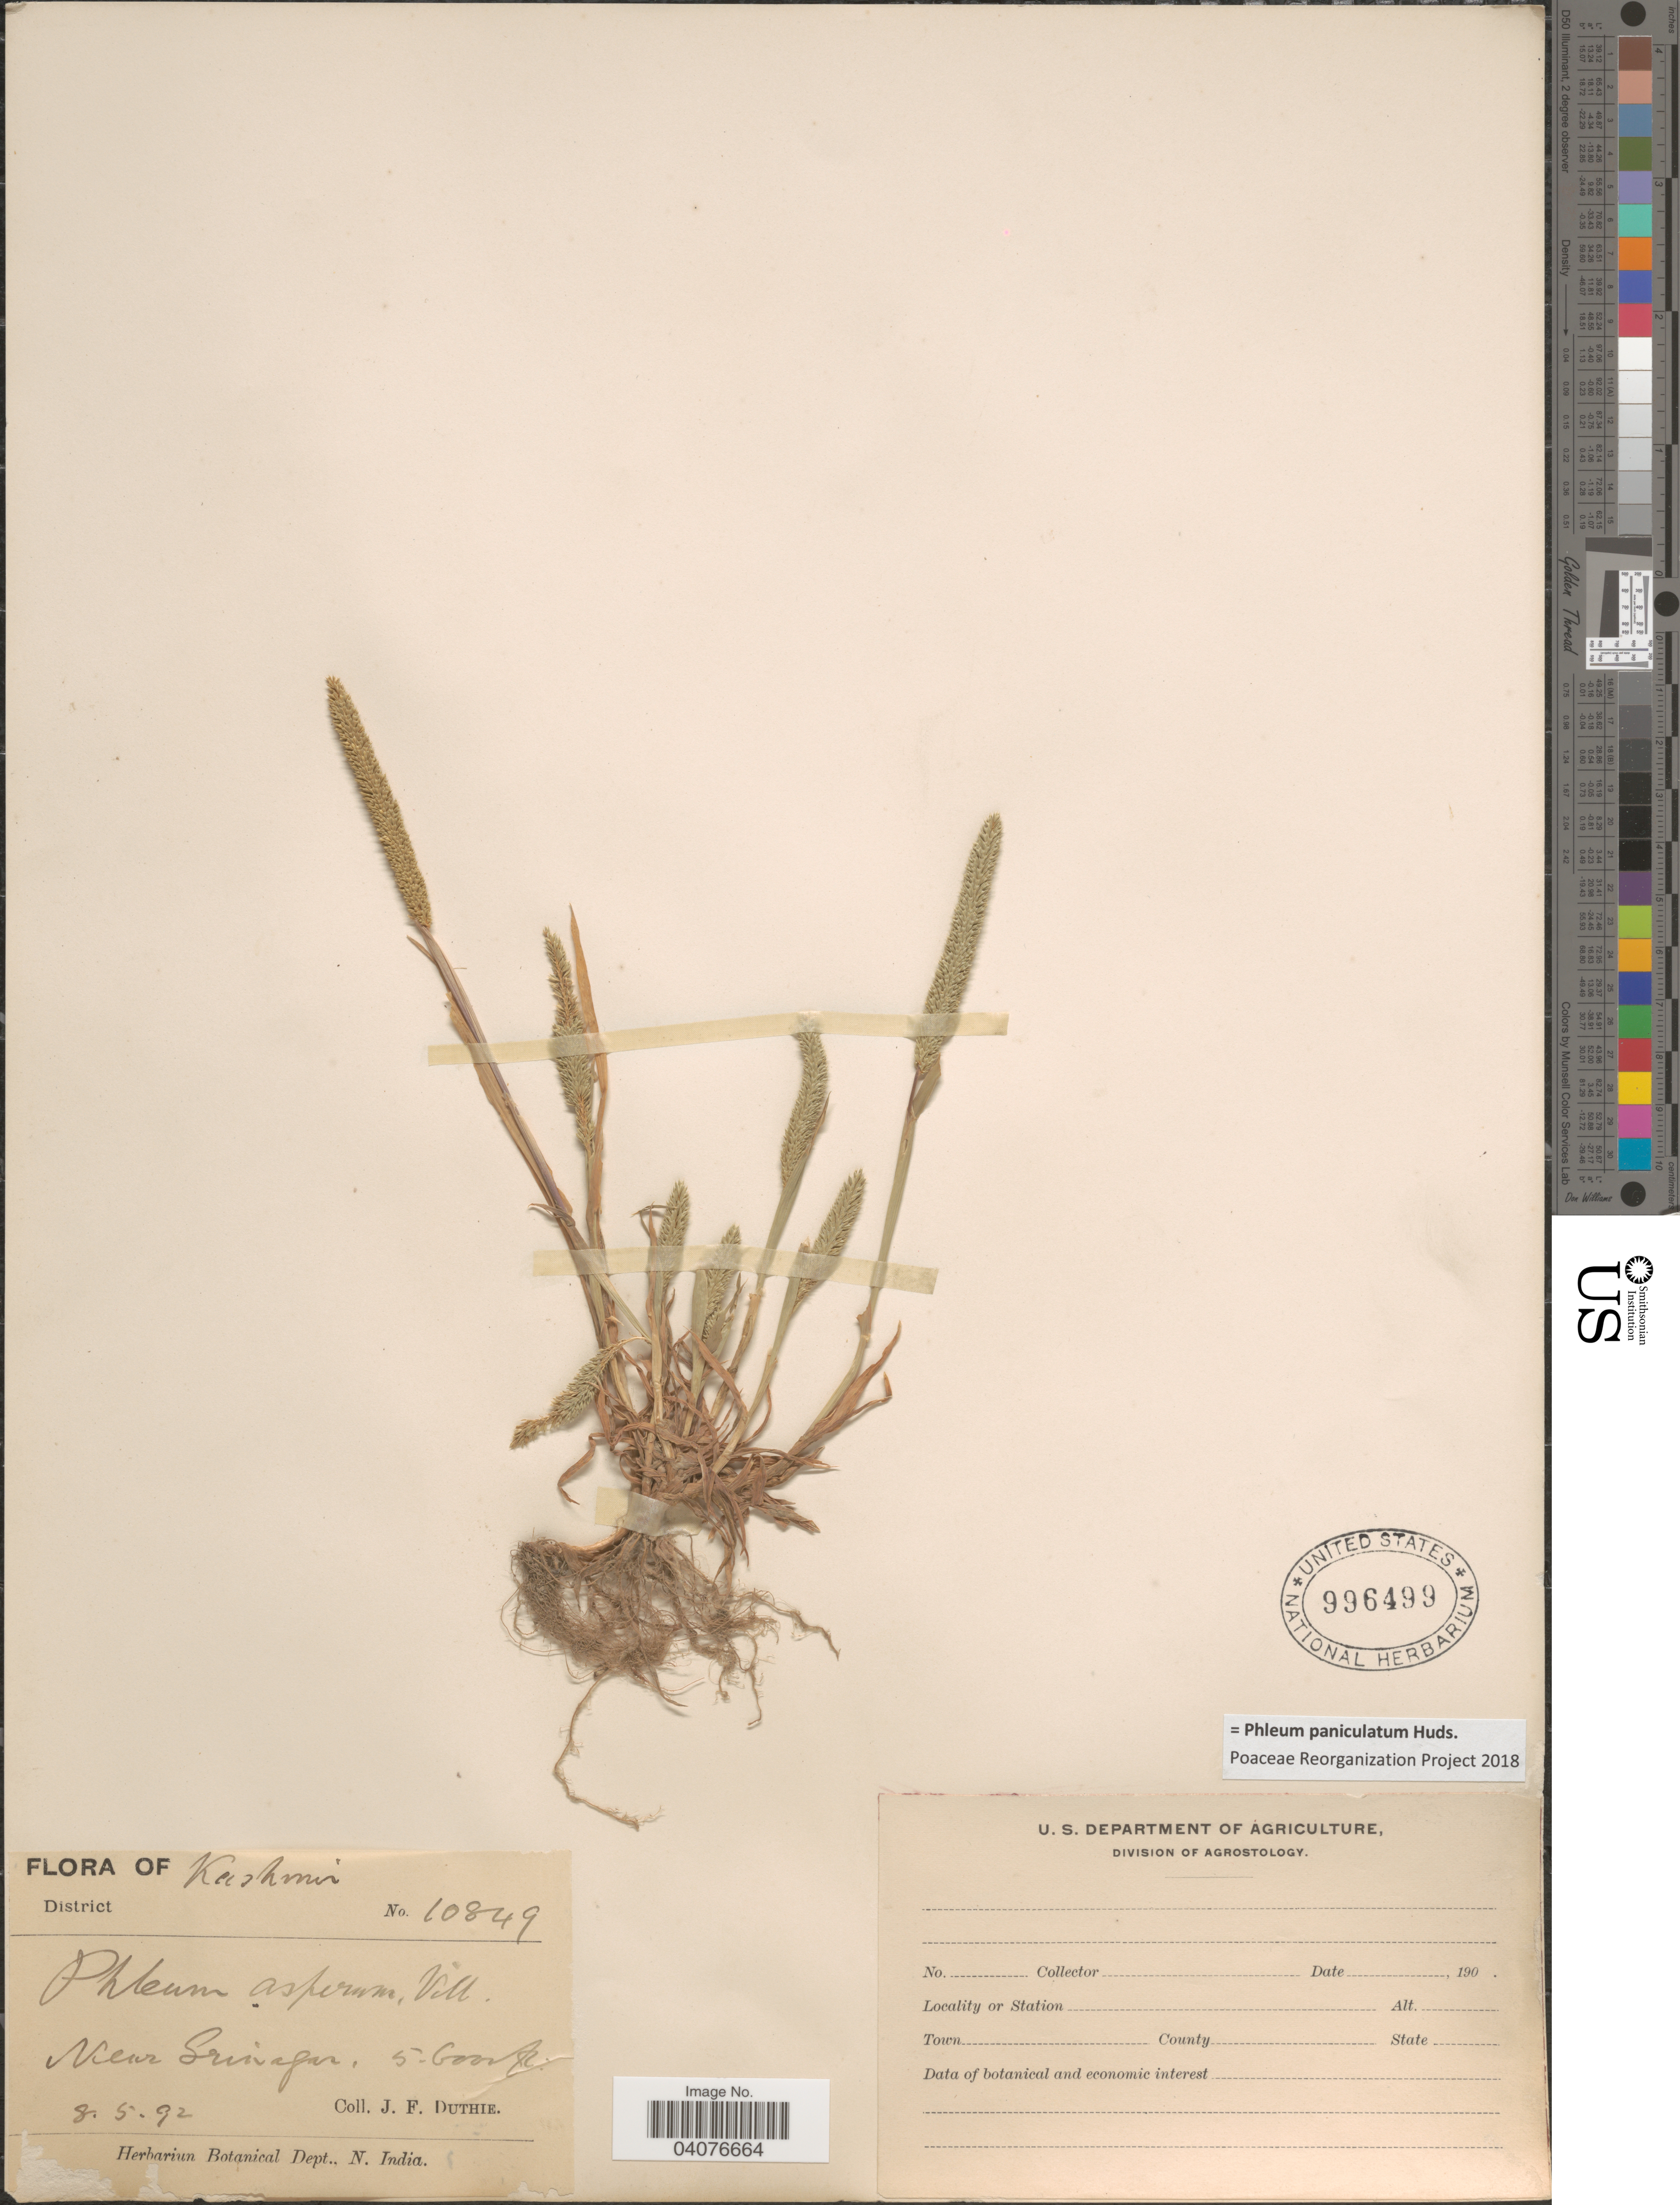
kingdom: Plantae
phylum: Tracheophyta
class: Liliopsida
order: Poales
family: Poaceae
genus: Phleum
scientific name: Phleum paniculatum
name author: Huds.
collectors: J. F. Duthie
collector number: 10849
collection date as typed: Transcribed d/m/y: 8/5/92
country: India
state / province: Jammu and Kashmir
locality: Kashmir. Near Srinagar.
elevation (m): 1524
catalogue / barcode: US 996499